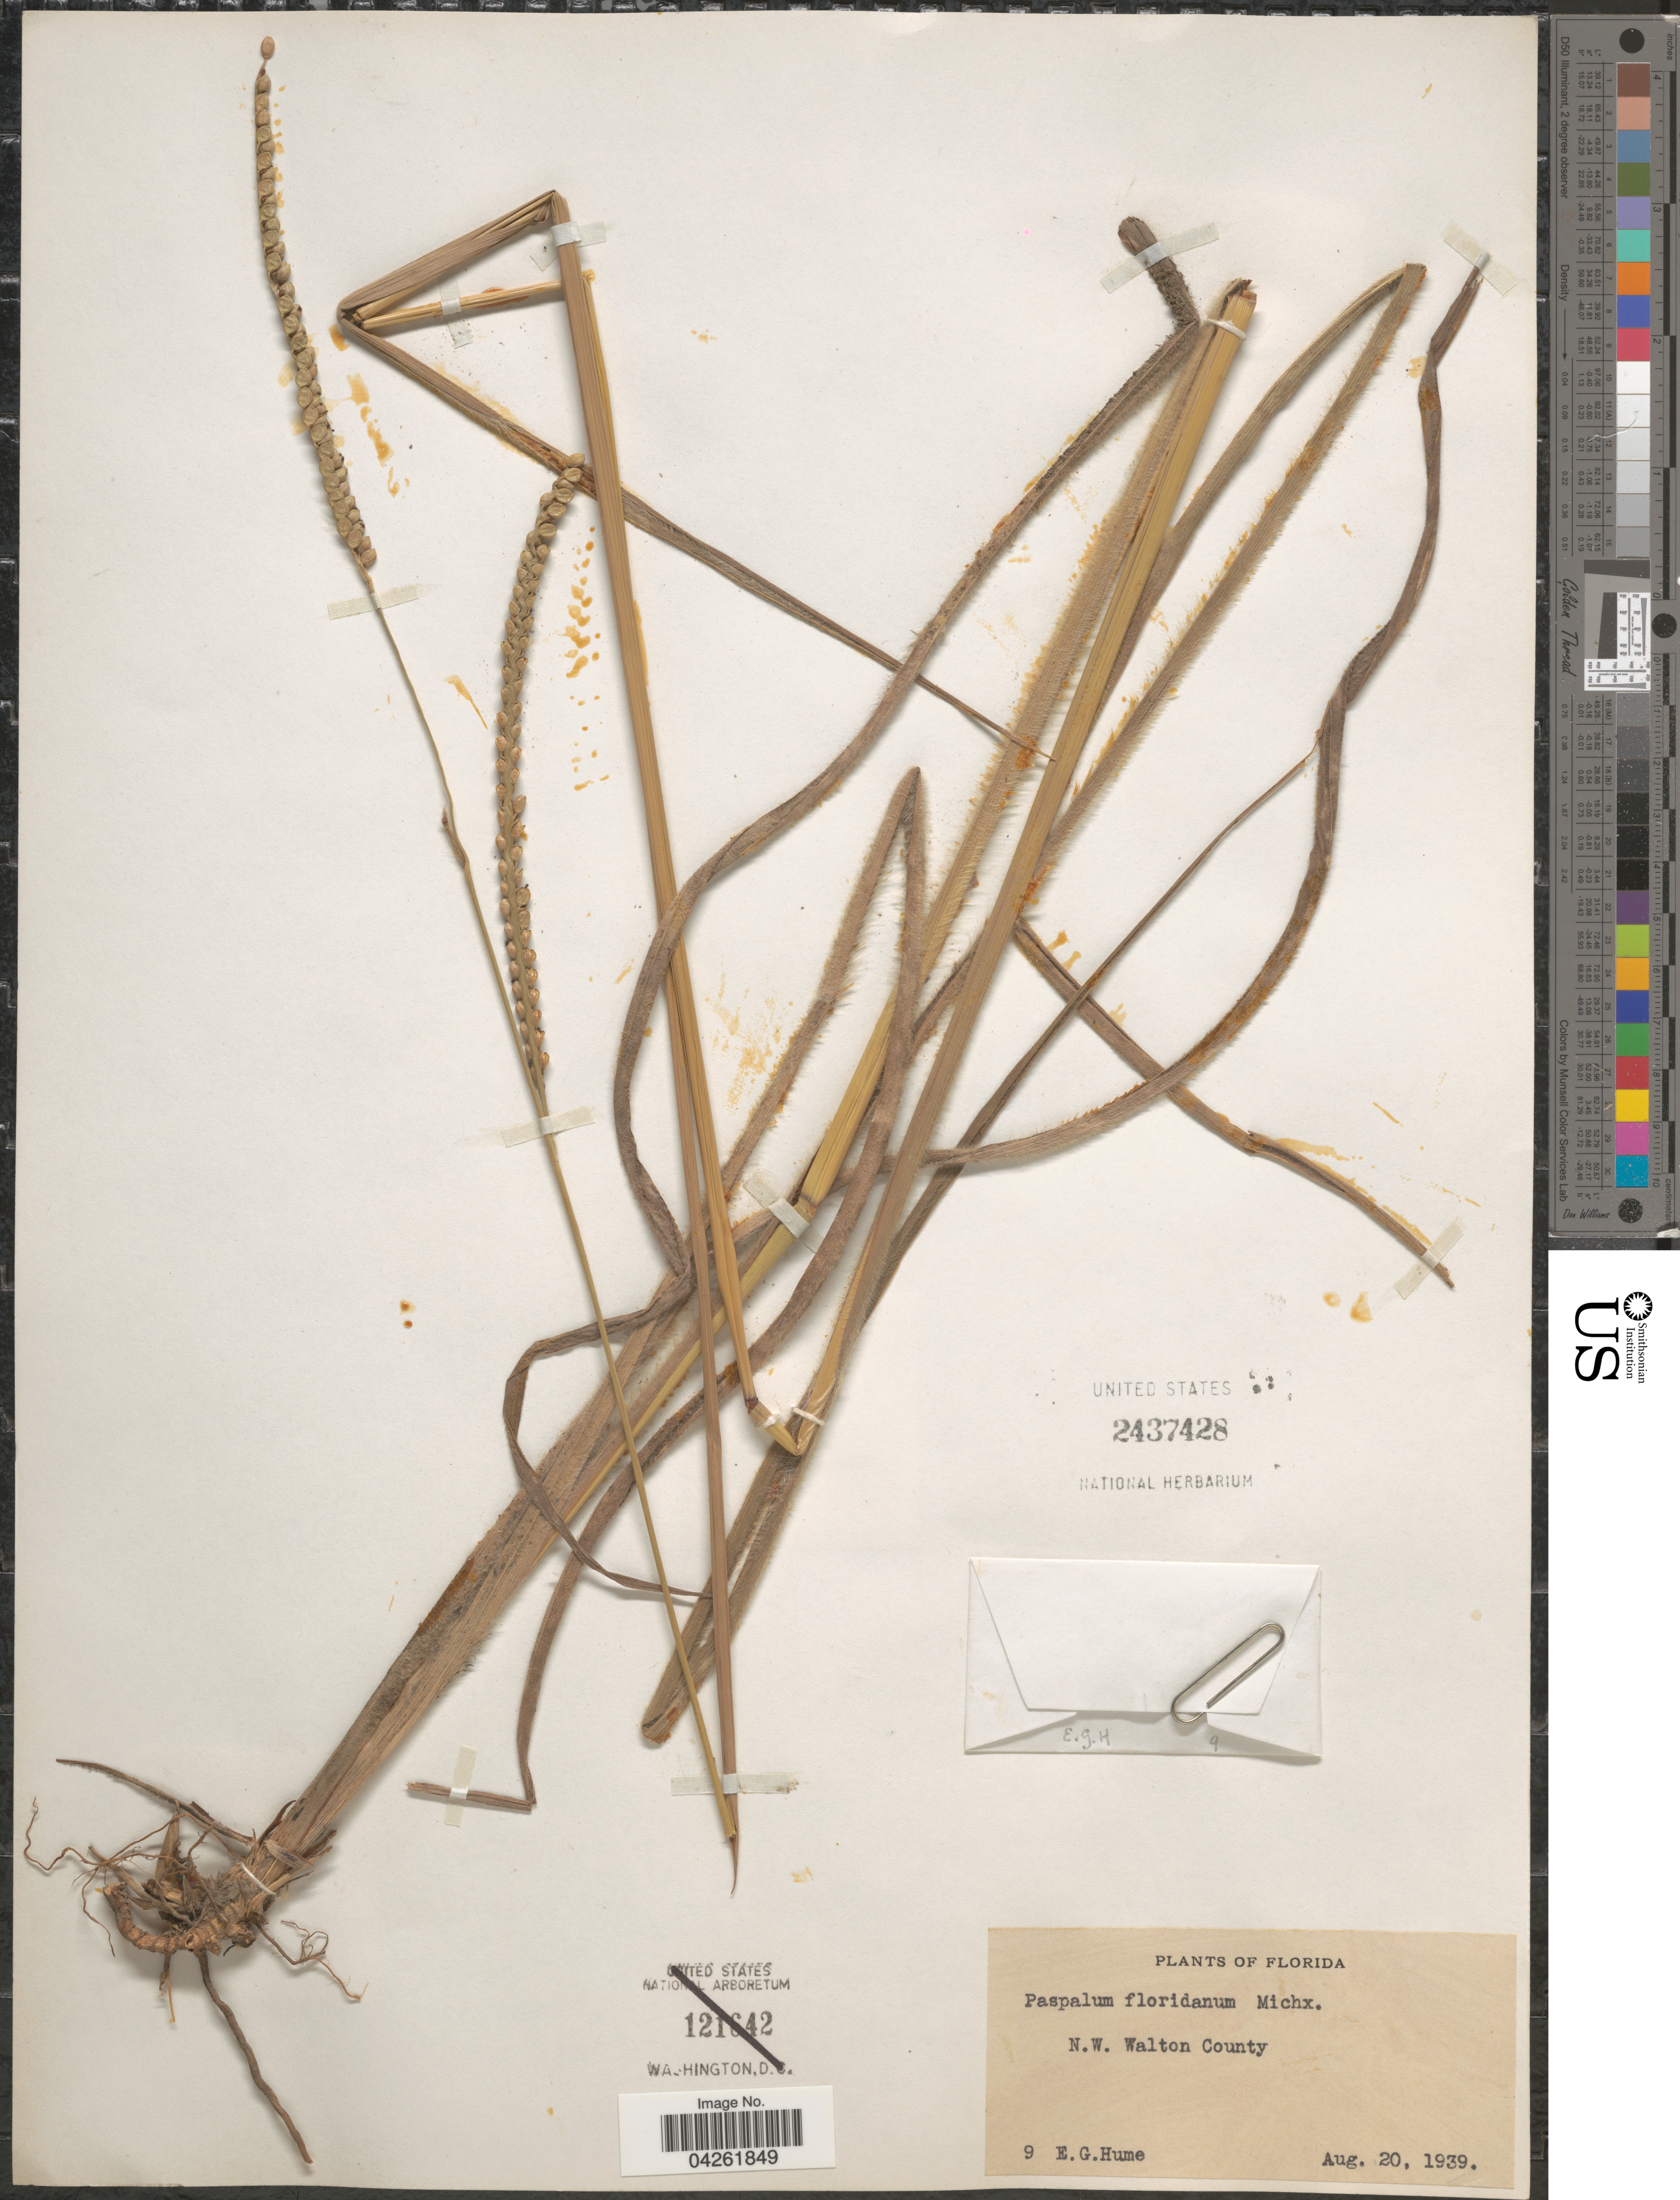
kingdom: Plantae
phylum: Tracheophyta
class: Liliopsida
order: Poales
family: Poaceae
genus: Paspalum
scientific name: Paspalum floridanum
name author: Michx.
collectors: E. Hume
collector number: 9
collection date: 1939-08-20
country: United States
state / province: Florida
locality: N.W. Walton County.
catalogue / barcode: US 2437428